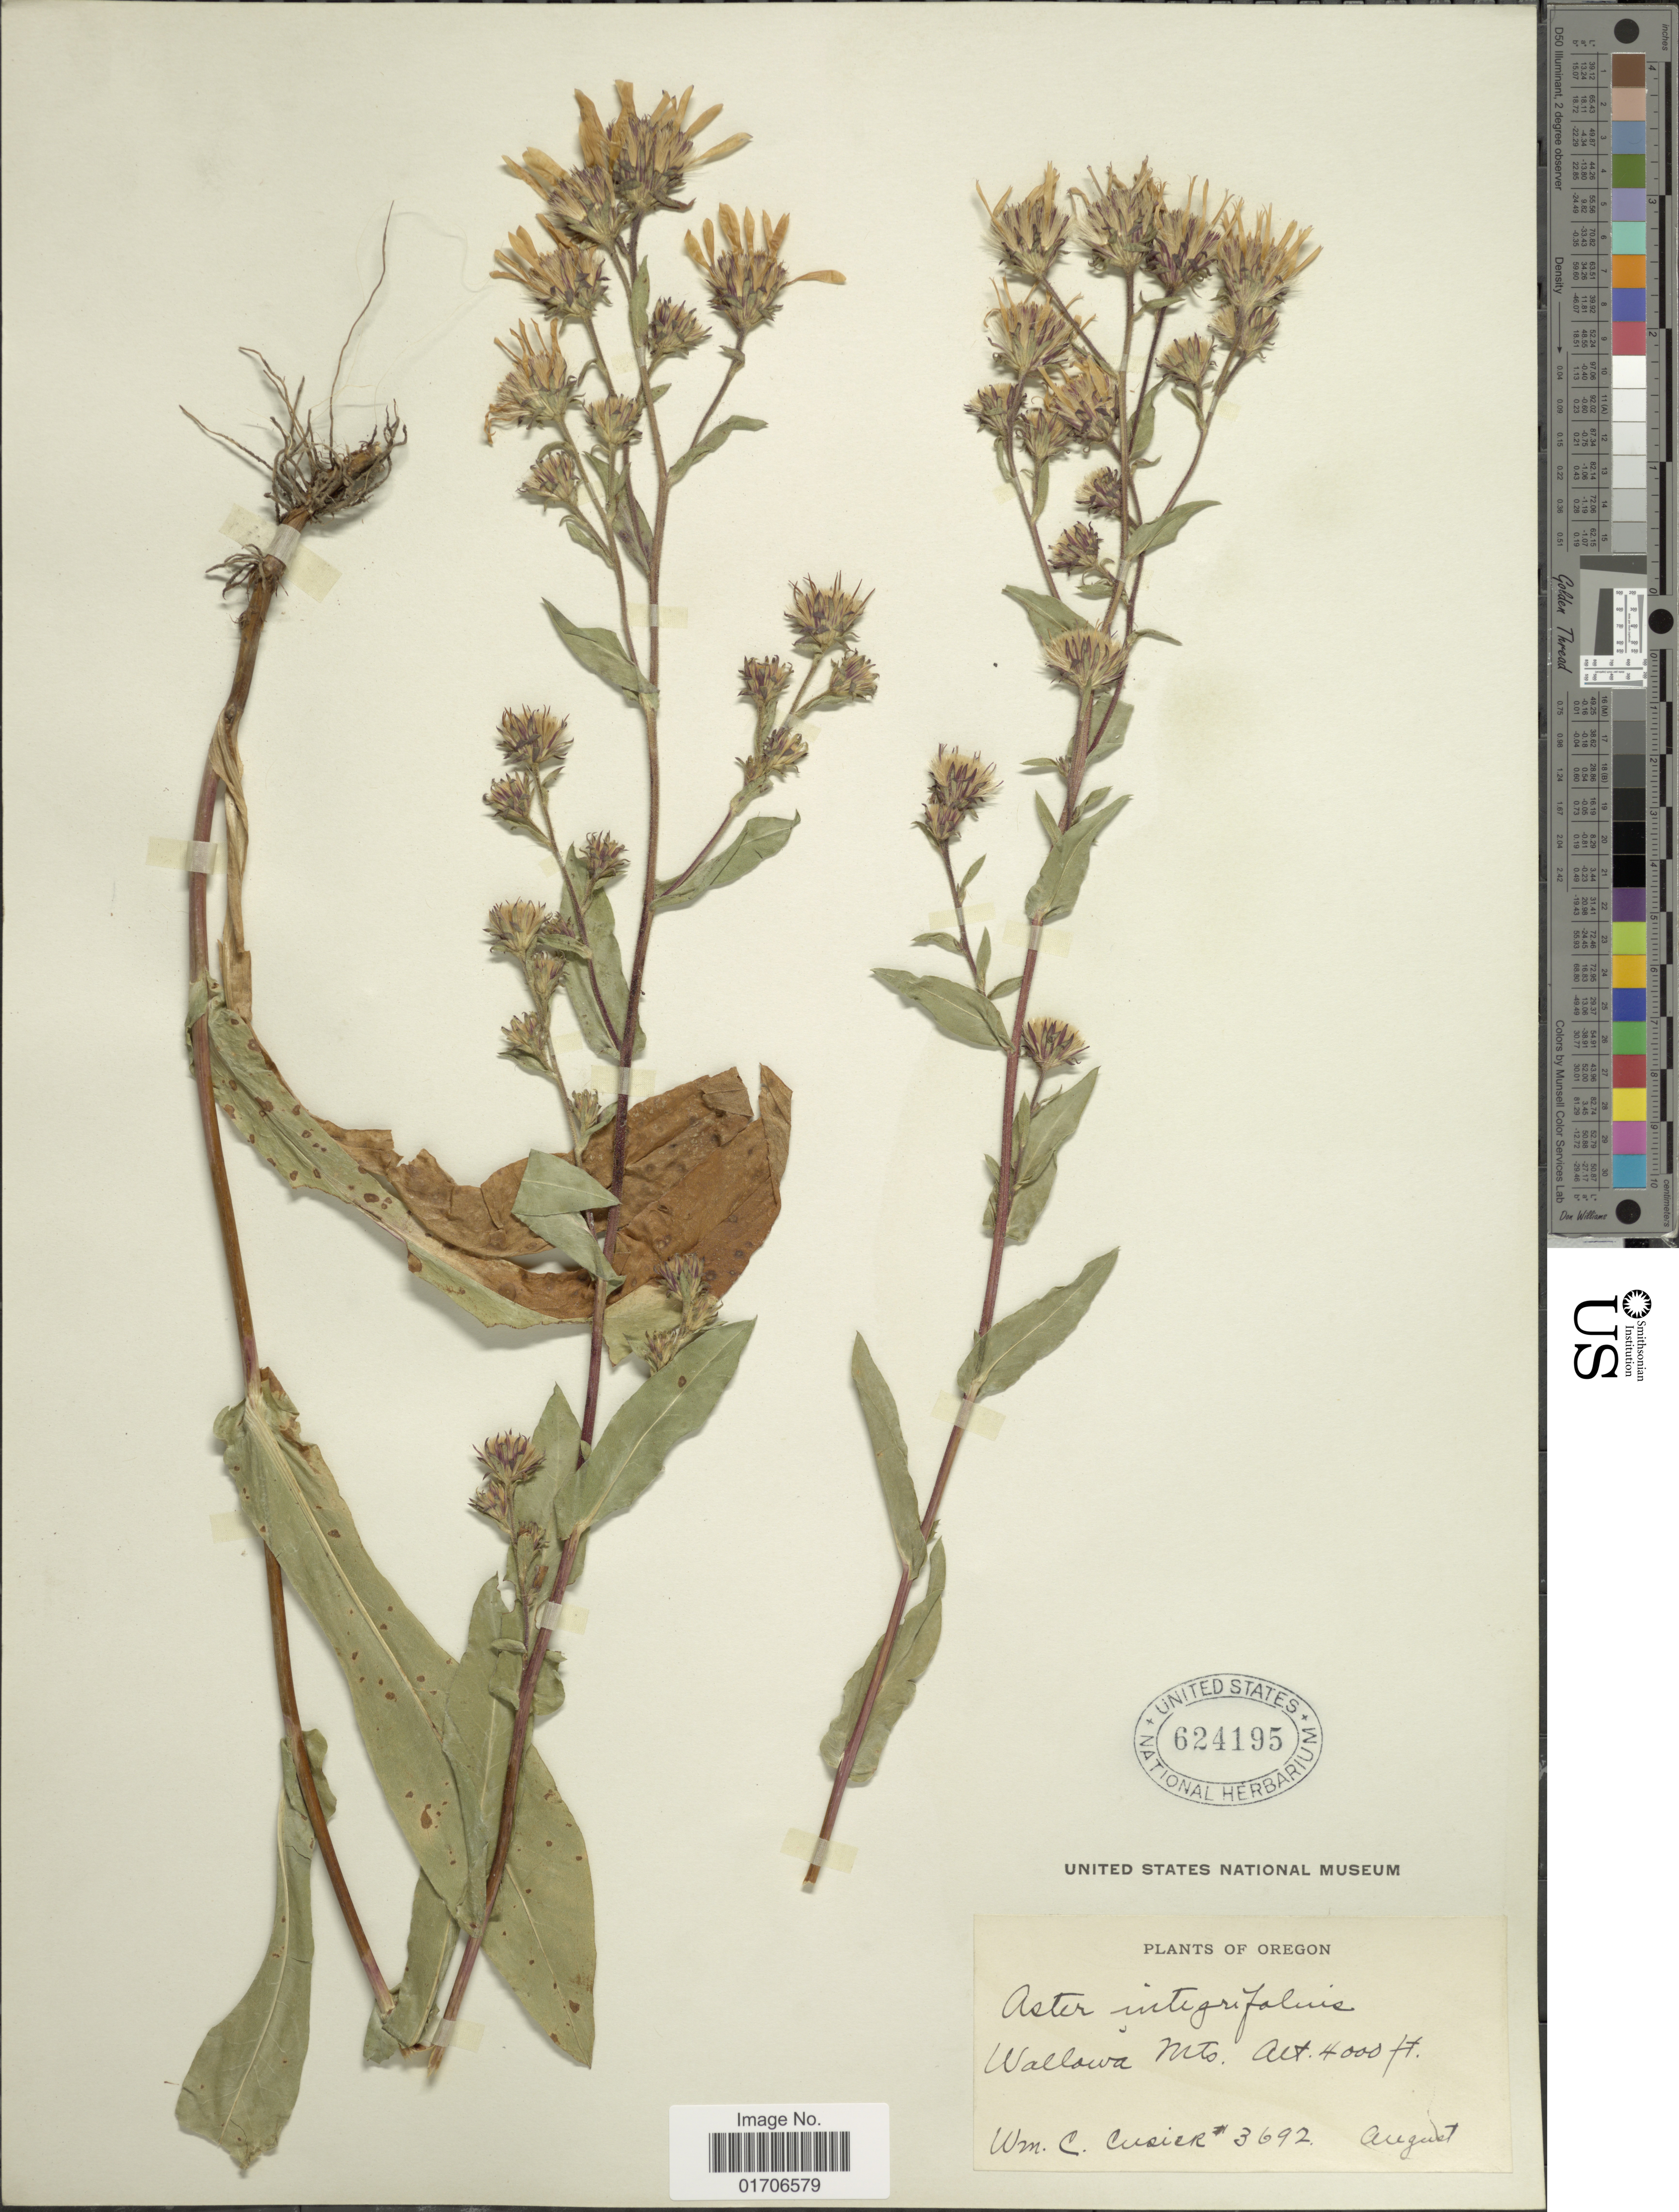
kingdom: Plantae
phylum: Tracheophyta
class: Magnoliopsida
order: Asterales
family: Asteraceae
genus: Eurybia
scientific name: Eurybia integrifolia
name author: (Nutt.) G.L. Nesom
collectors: W. C. Cusick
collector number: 3692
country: United States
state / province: Oregon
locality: Wallowa Mts.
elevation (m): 1219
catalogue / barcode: US 624195